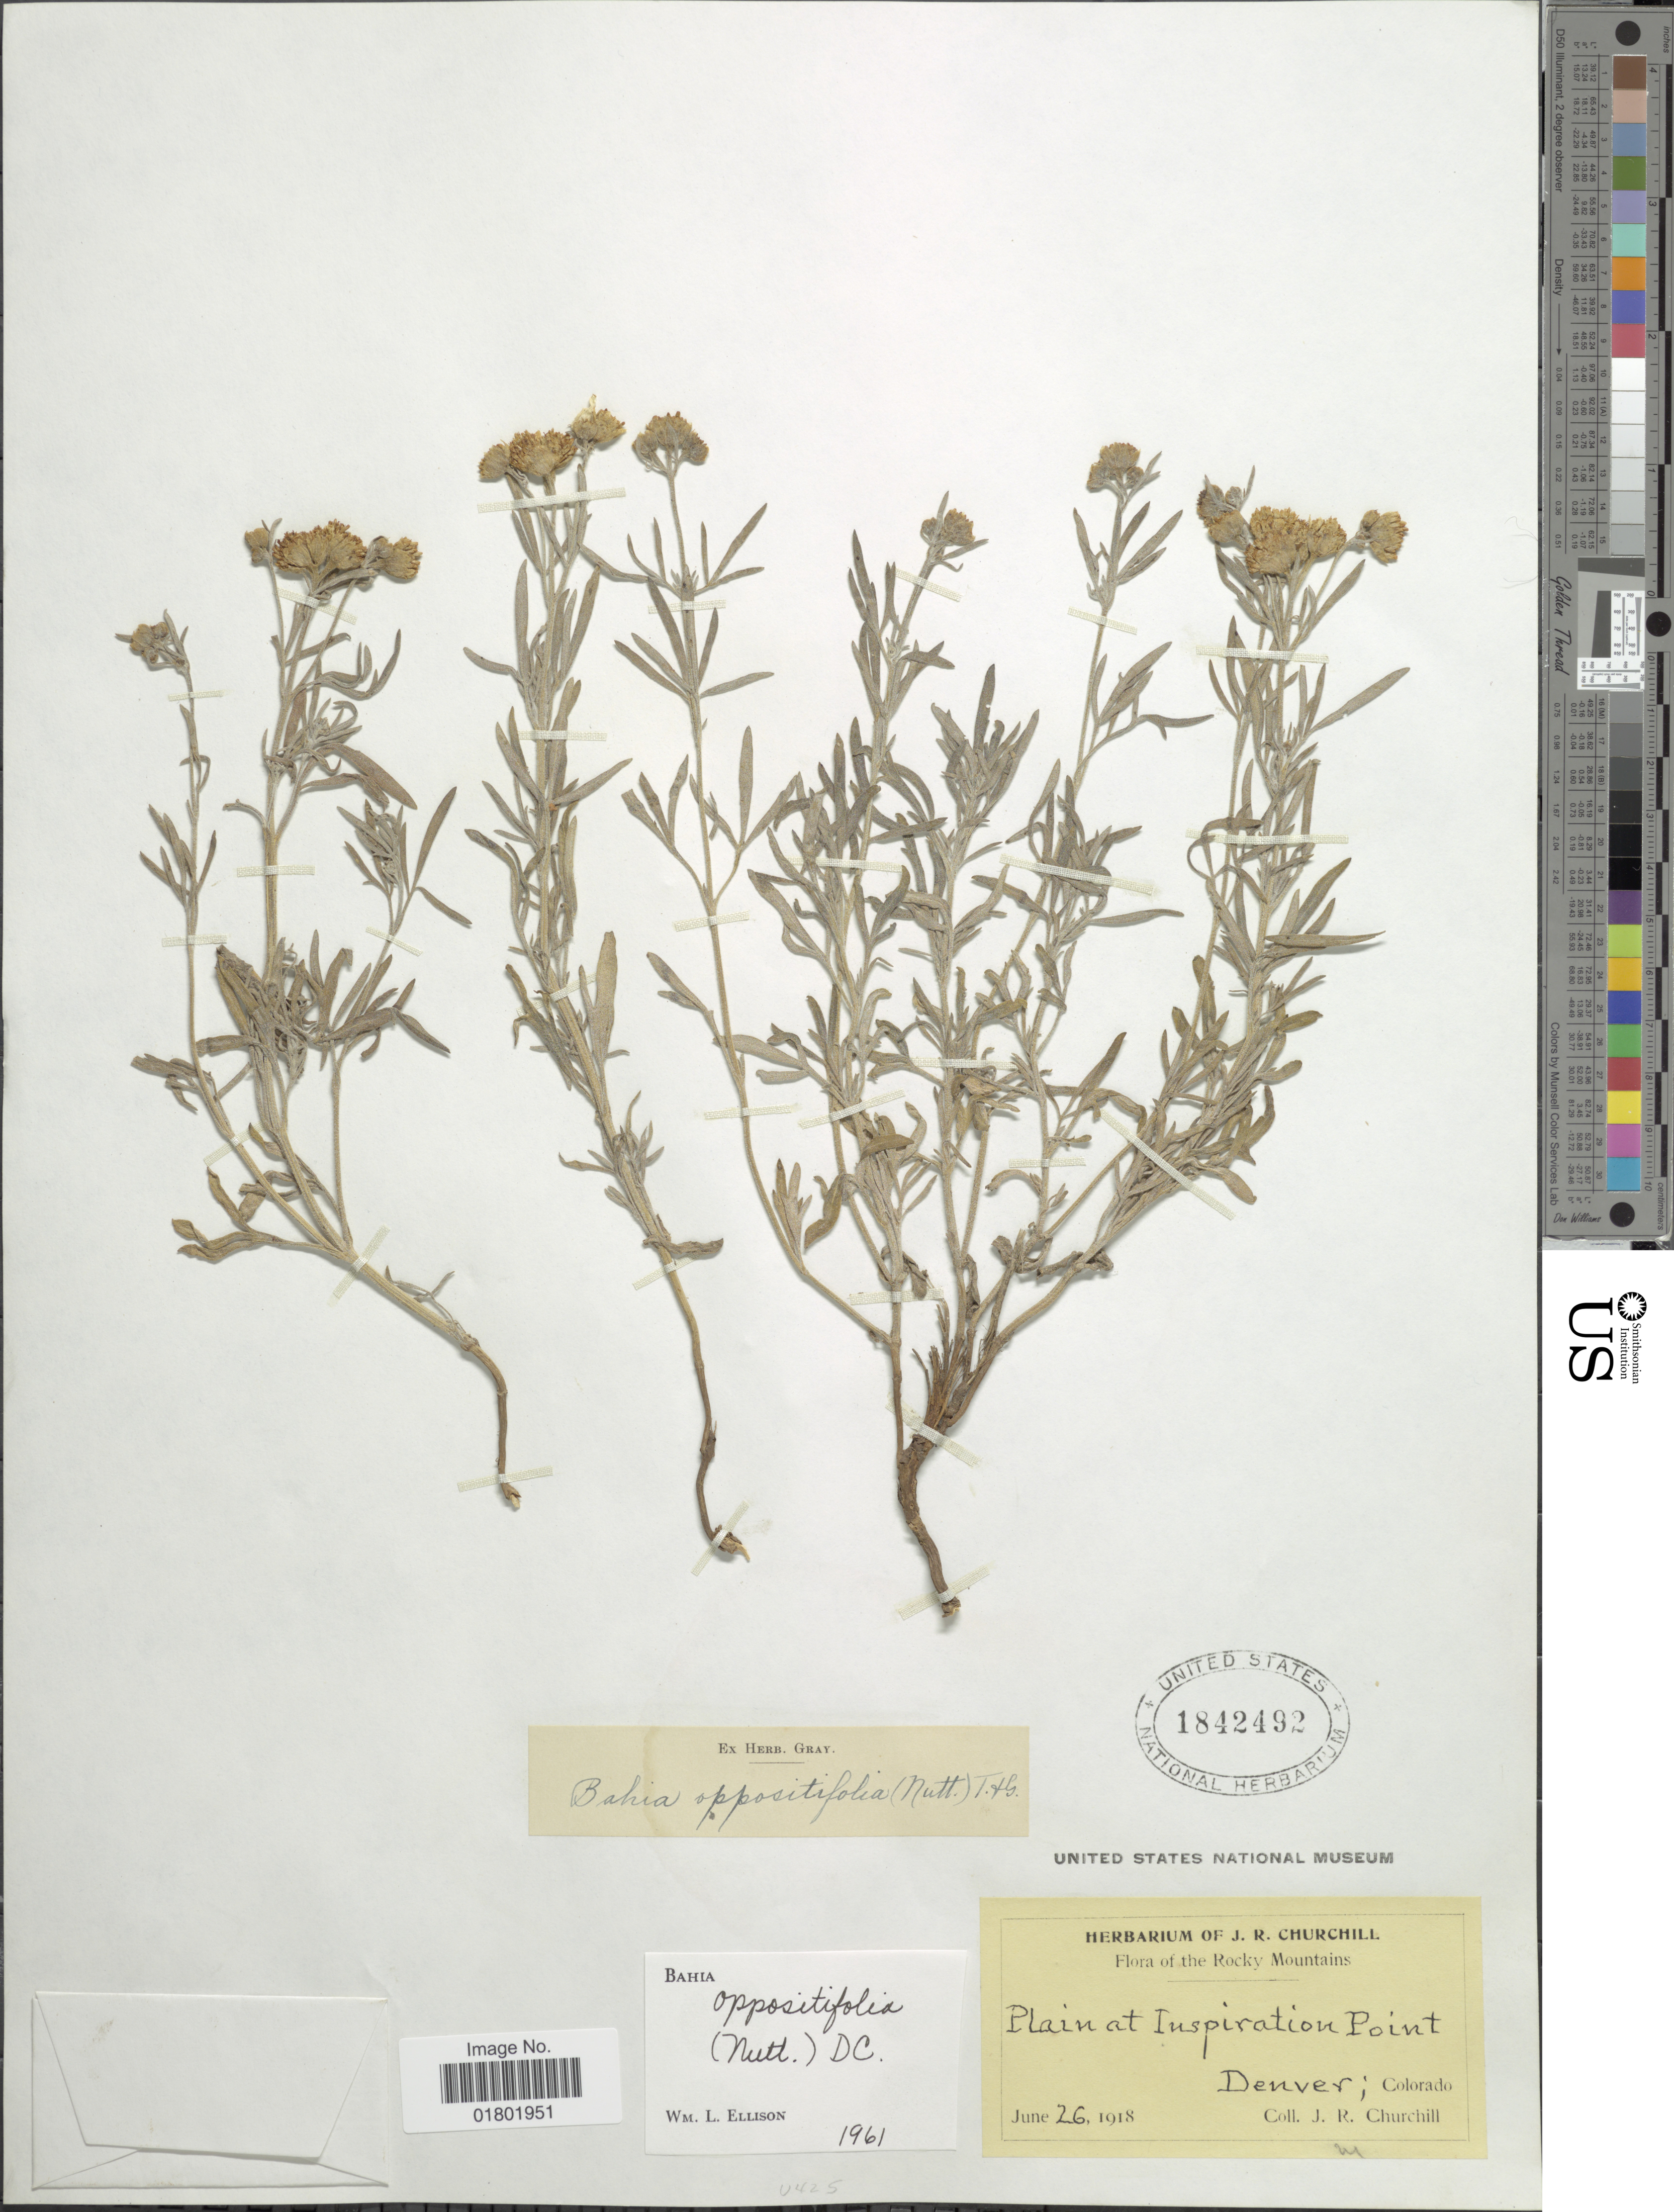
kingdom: Plantae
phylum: Tracheophyta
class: Magnoliopsida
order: Asterales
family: Asteraceae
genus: Bahia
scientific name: Bahia oppositifolia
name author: Nutt.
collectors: J. Churchill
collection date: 1918-06-26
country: United States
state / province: Colorado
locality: Rocky Mountains, Denver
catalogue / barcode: US 1842492